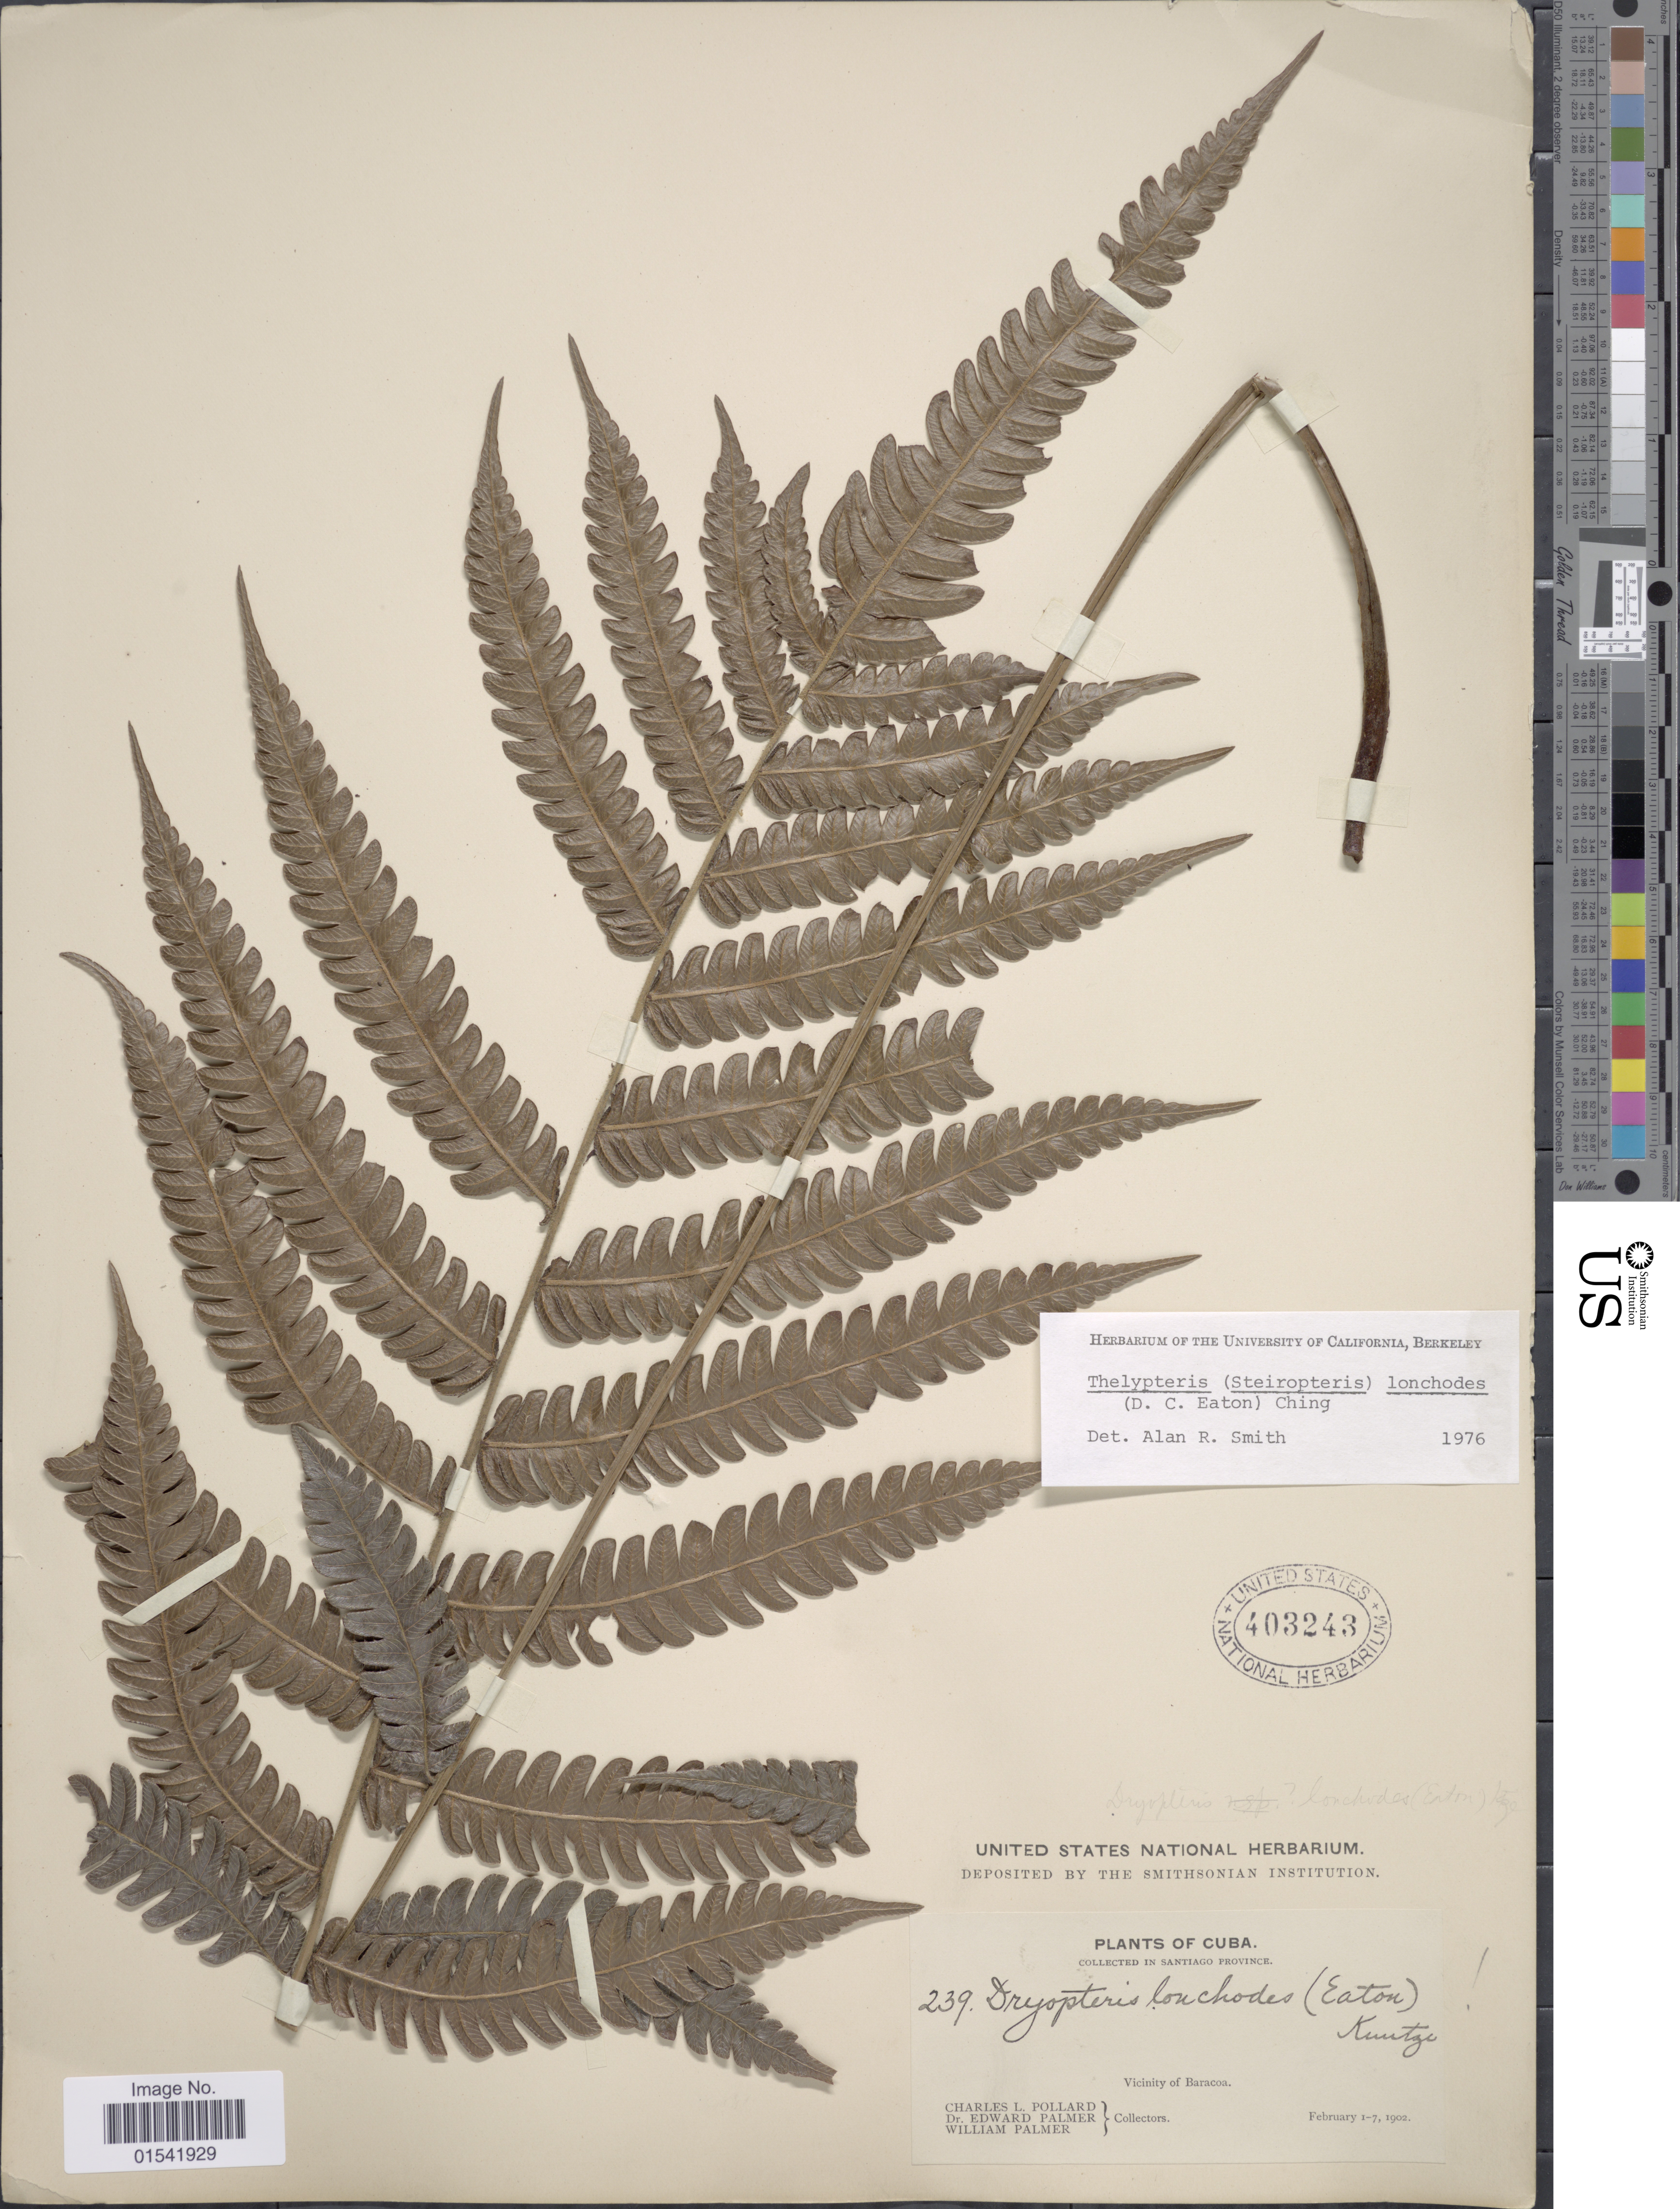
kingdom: Plantae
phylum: Tracheophyta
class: Polypodiopsida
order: Polypodiales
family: Thelypteridaceae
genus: Steiropteris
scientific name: Steiropteris lonchodes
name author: (D.C. Eaton) Pic. Serm.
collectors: C. L. Pollard, E. Palmer & W. Palmer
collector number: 239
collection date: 1902-02-01/1902-02-07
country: Cuba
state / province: Santiago de Cuba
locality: Santiago Province, Vicinity of Baracoa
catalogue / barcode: US 403243